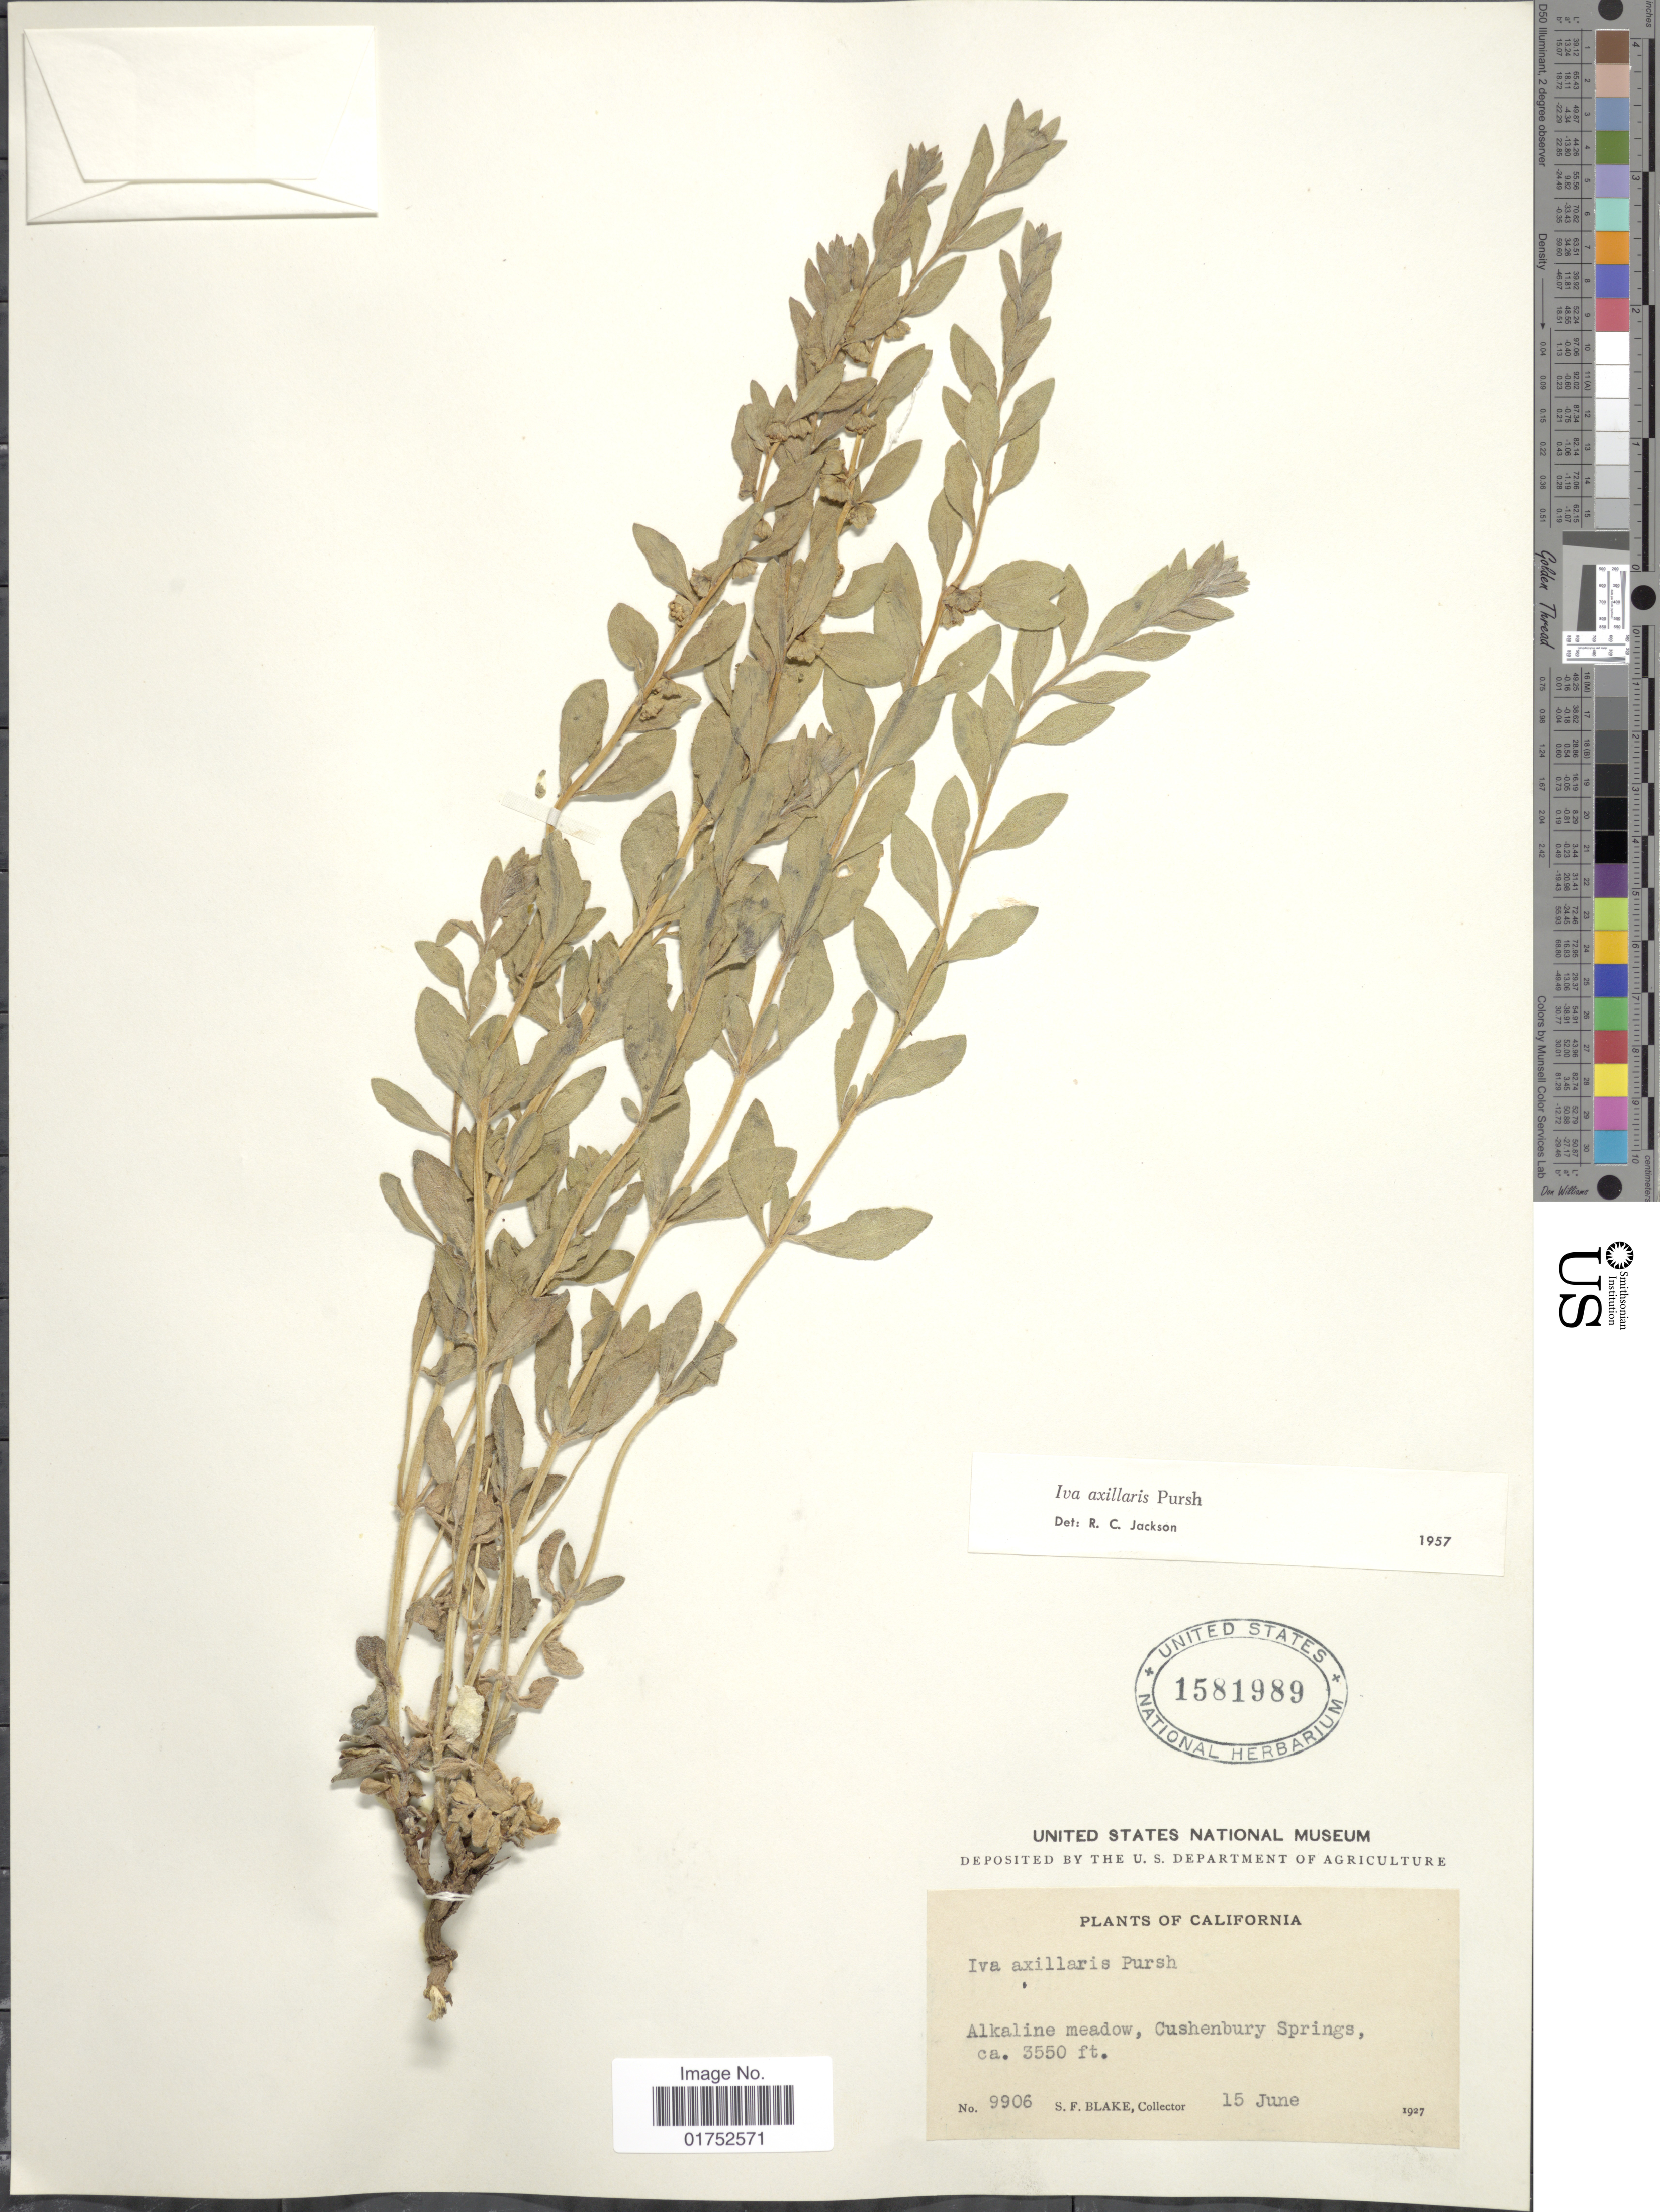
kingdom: Plantae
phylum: Tracheophyta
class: Magnoliopsida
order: Asterales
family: Asteraceae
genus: Iva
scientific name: Iva axillaris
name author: Pursh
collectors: S. Blake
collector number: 9906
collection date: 1927-06-15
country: United States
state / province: California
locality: Alkaline meadow, Cushenbury Springs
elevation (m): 1082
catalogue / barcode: US 1581989